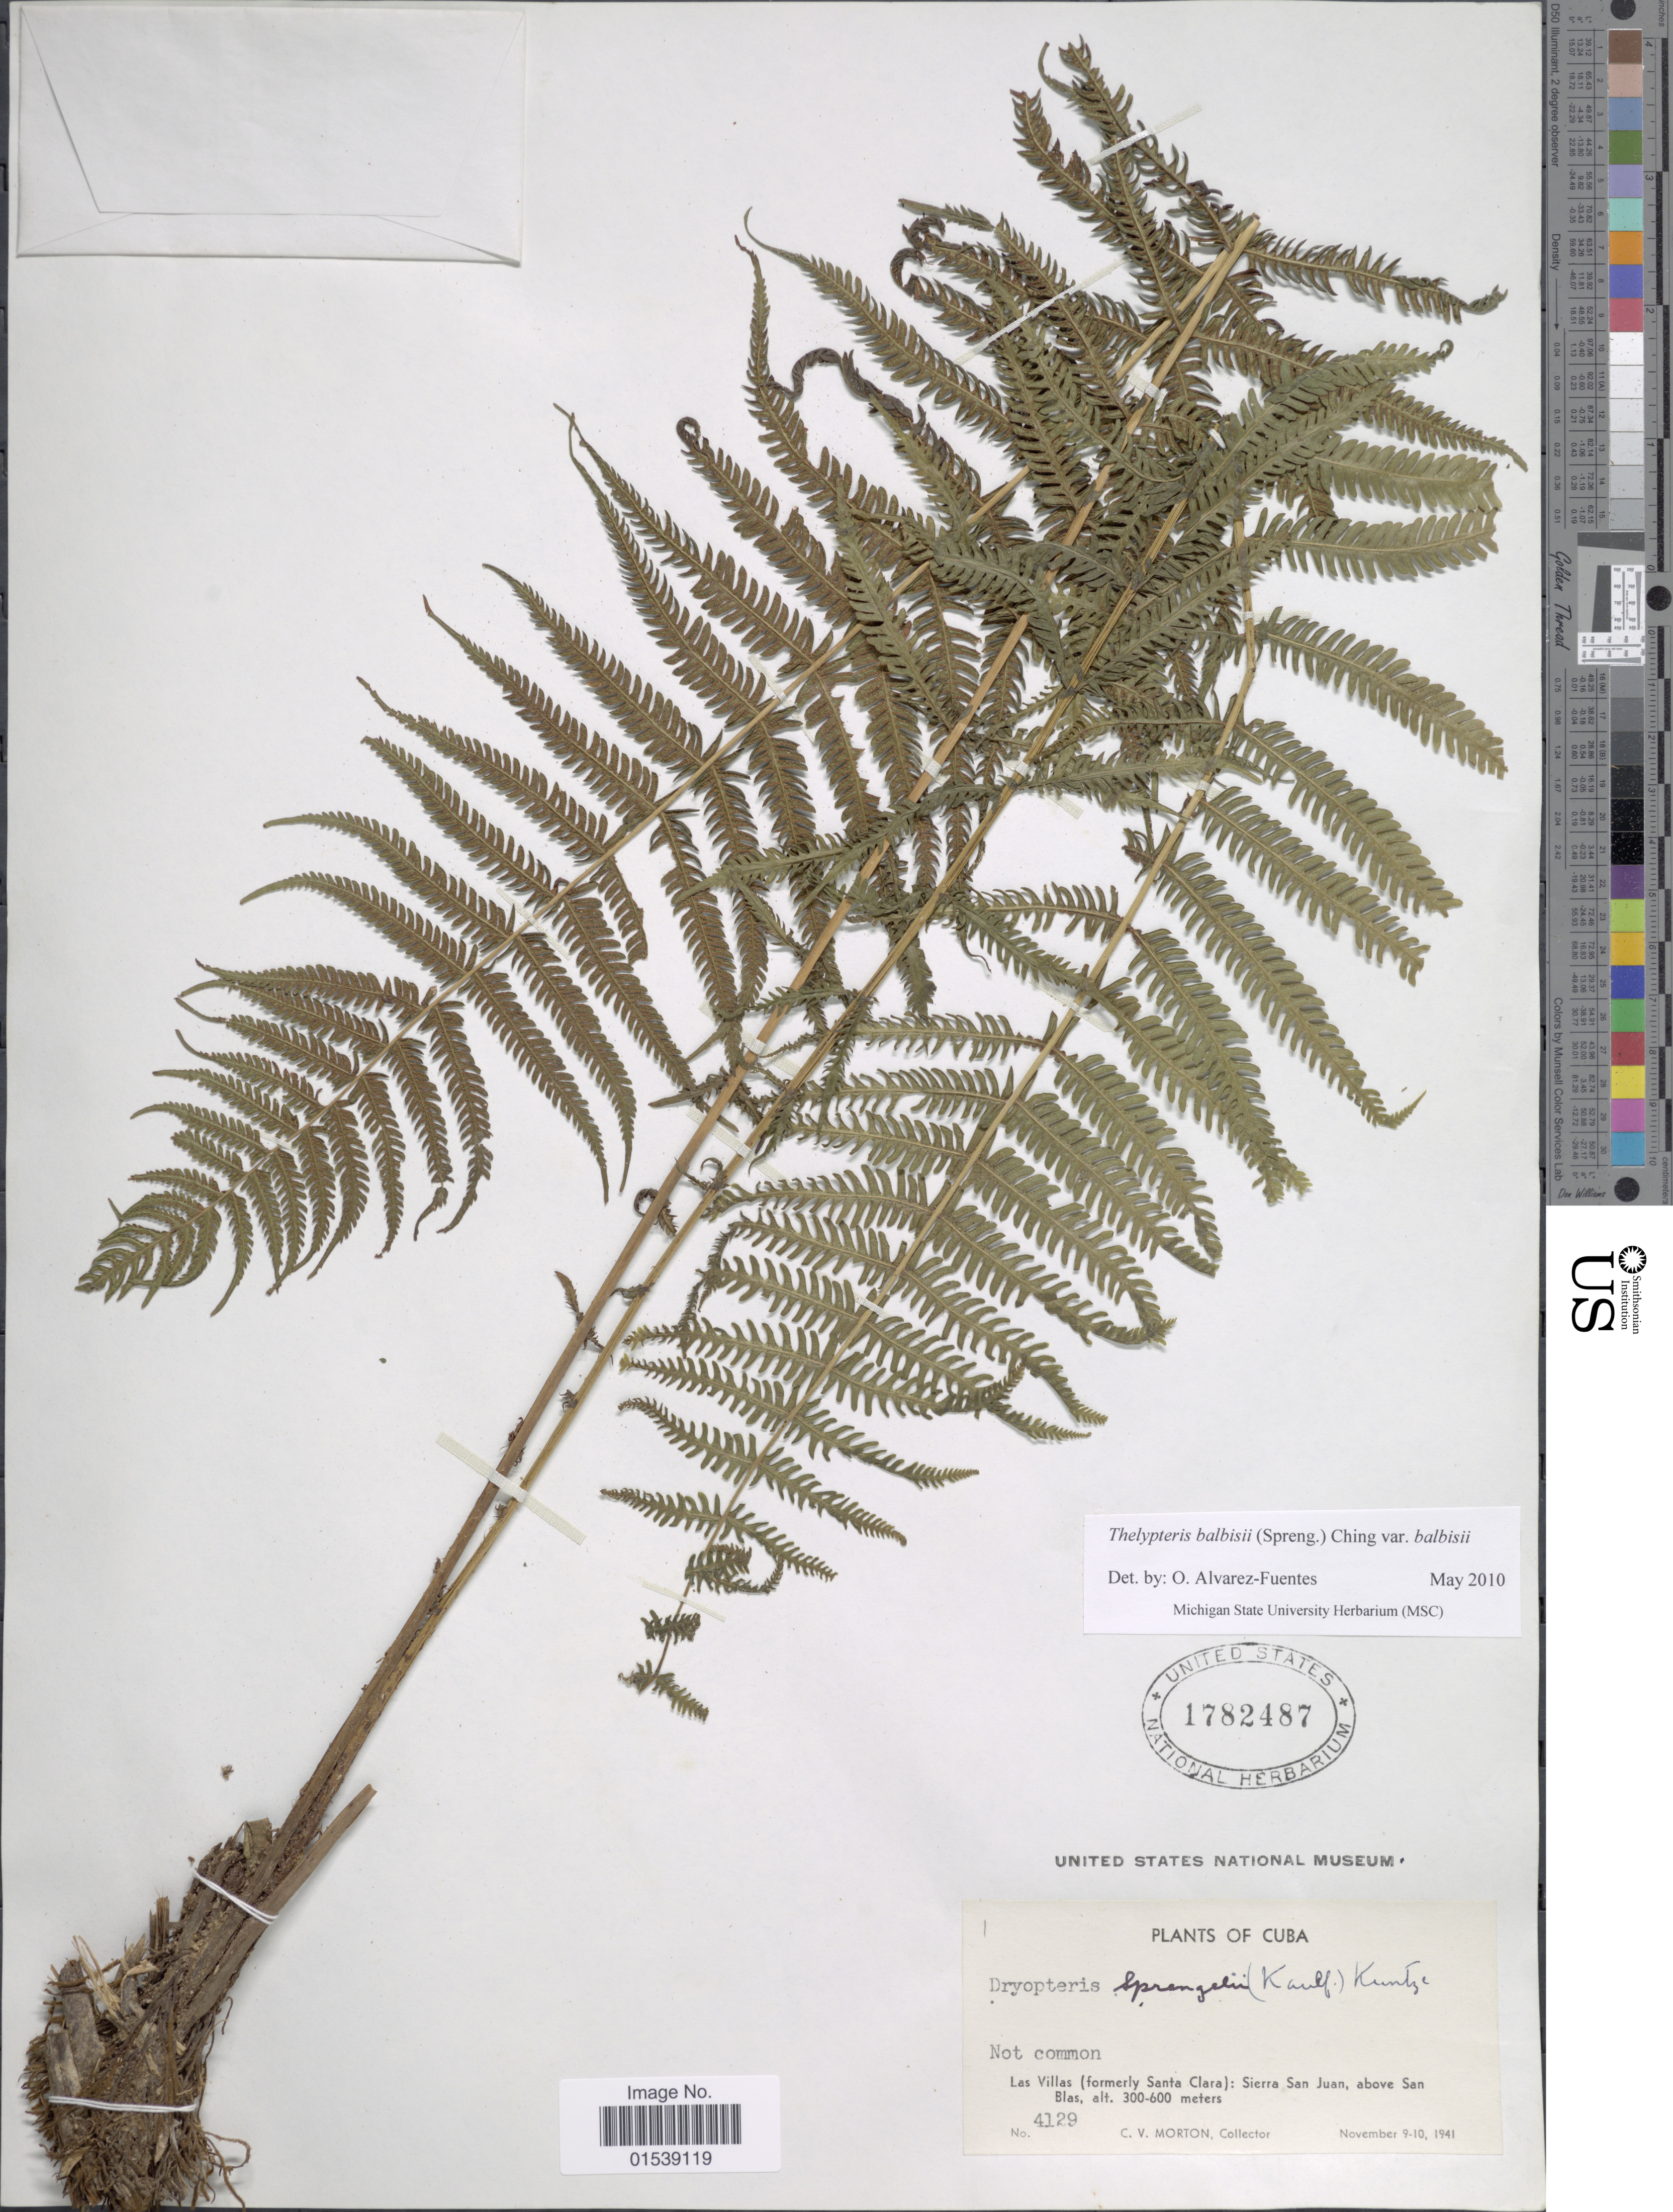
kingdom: Plantae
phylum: Tracheophyta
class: Polypodiopsida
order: Polypodiales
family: Thelypteridaceae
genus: Amauropelta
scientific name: Amauropelta balbisii (Spreng.) comb. nov., ined. 2015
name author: (Spreng.)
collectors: C. V. Morton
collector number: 4129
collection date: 1941-11-09/1941-11-10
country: Cuba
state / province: Las Villas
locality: Las Villas (formerly Santa Clara): Sierra San Juan, above San Blas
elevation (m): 300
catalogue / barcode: US 1782487